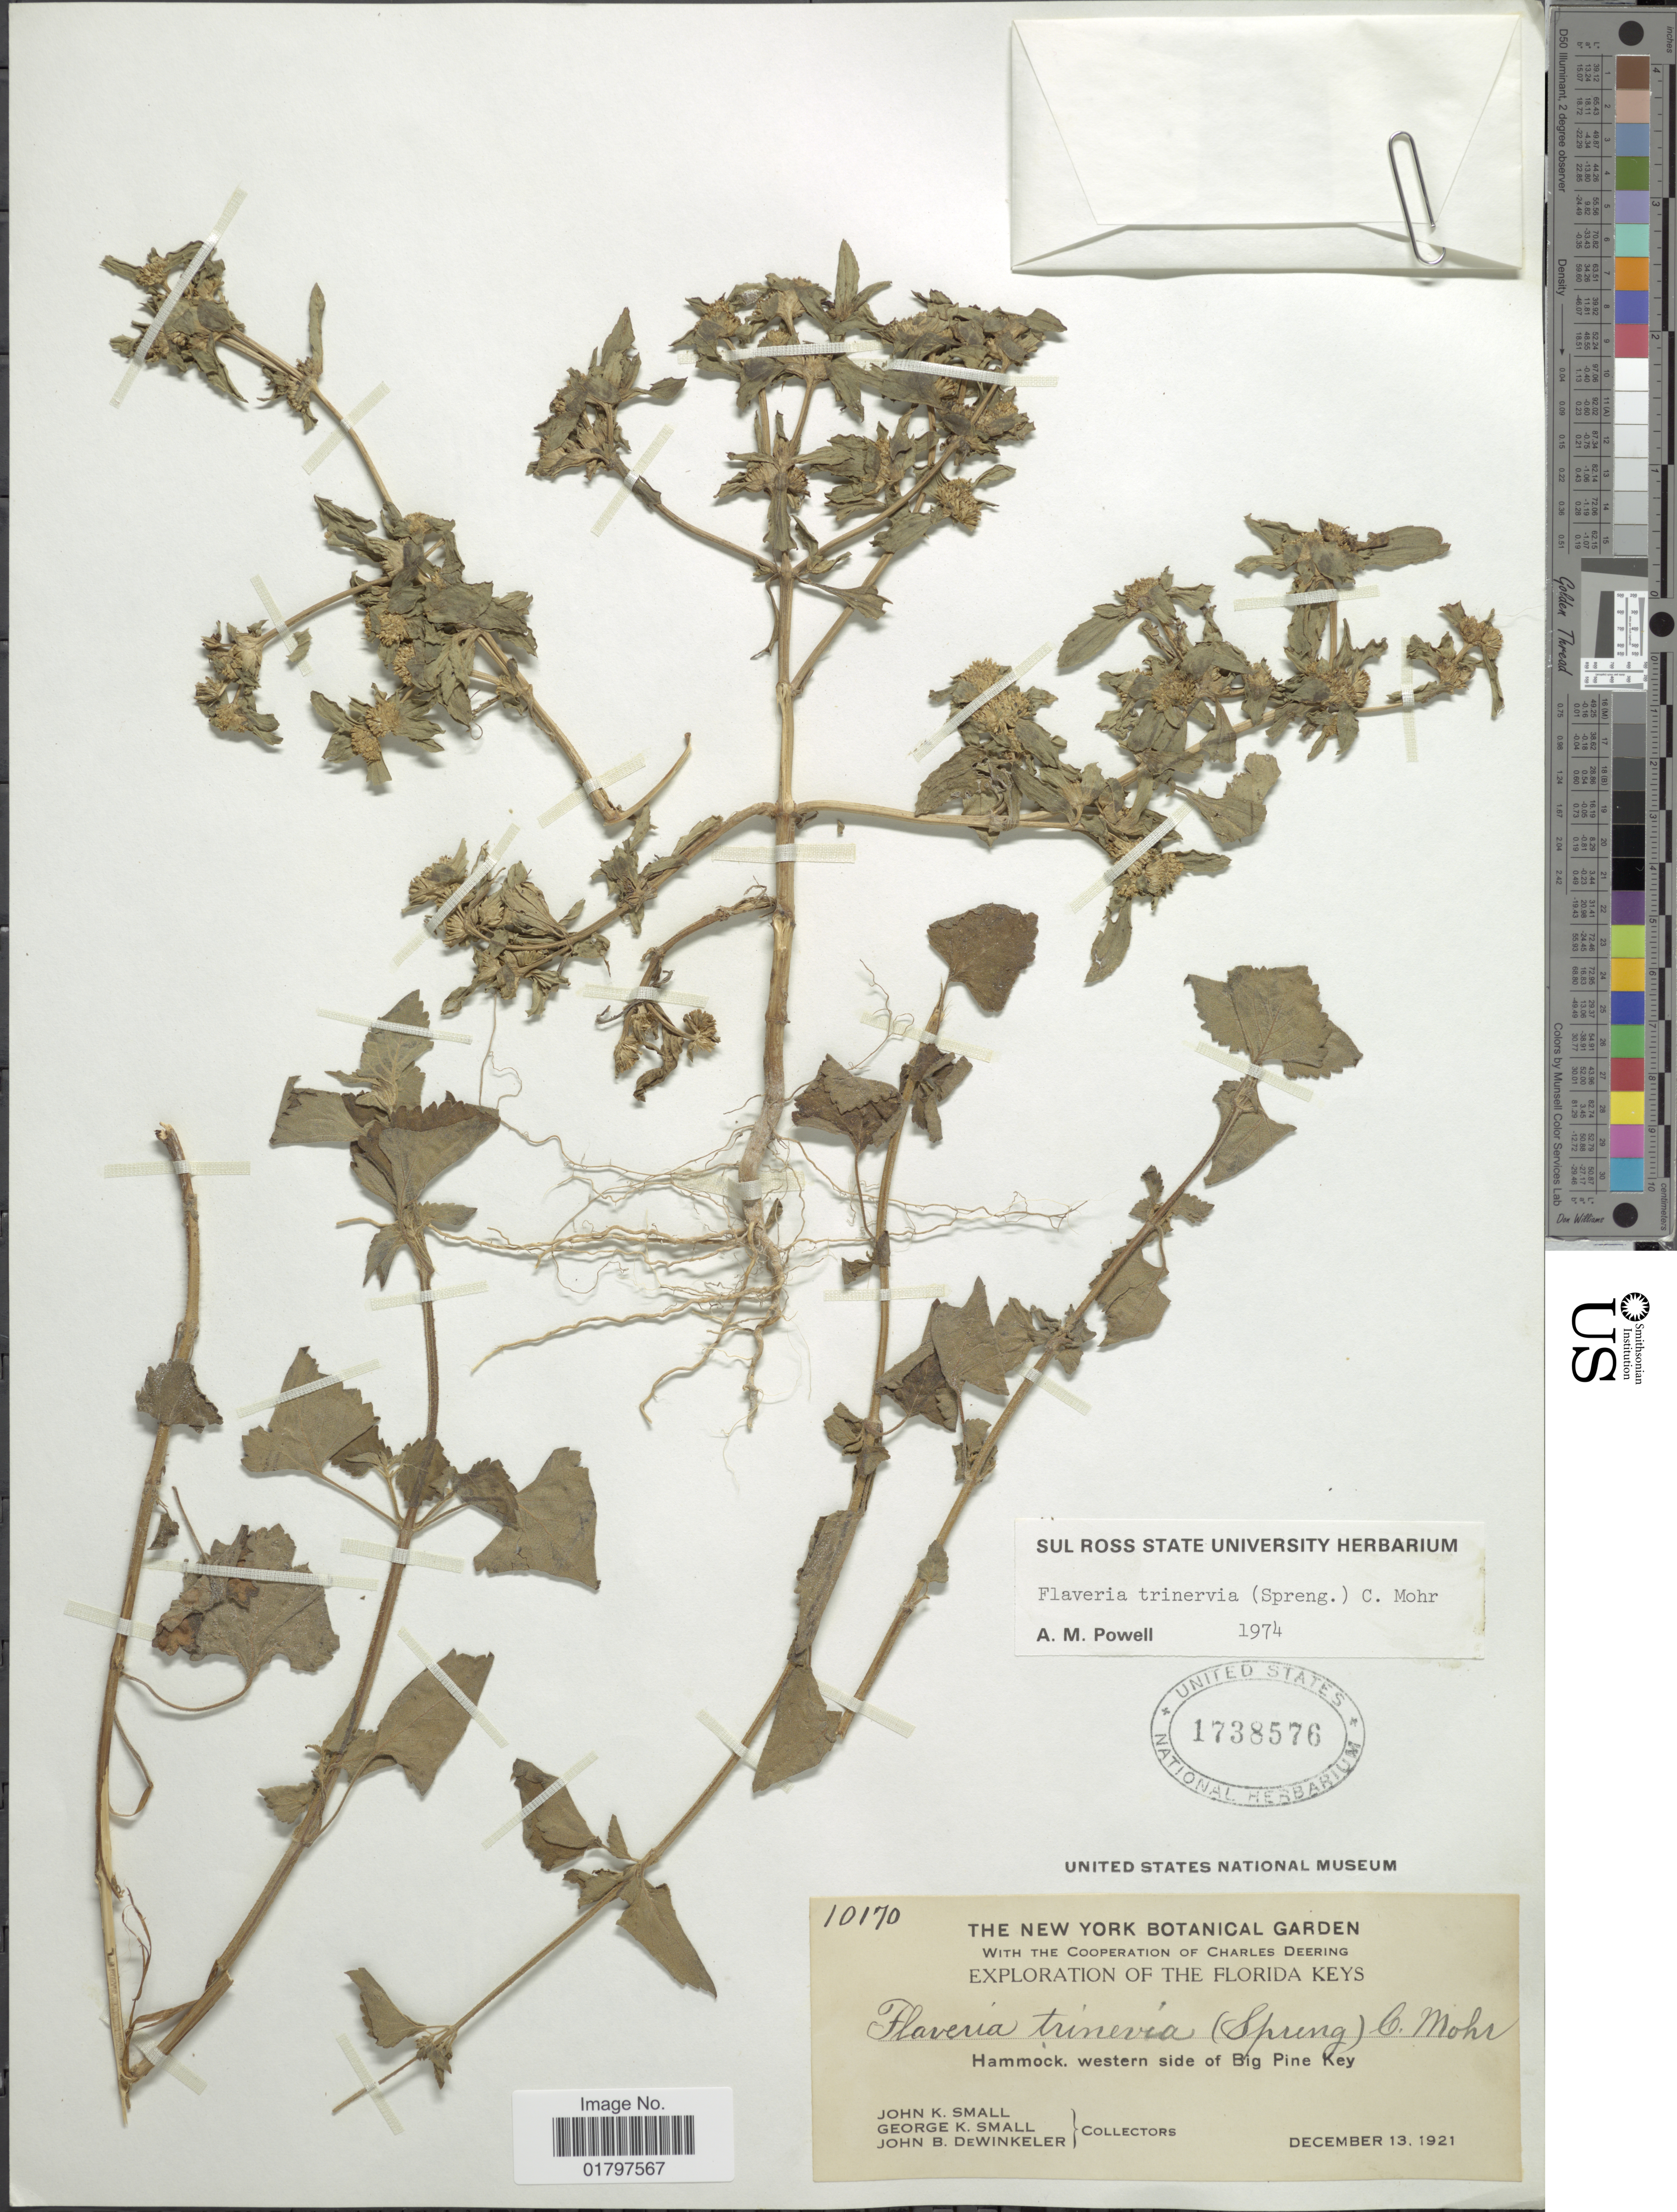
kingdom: Plantae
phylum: Tracheophyta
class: Magnoliopsida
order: Asterales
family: Asteraceae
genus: Flaveria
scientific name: Flaveria trinervia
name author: (Spreng.) C. Mohr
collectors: J. K. Small, G. K. Small & J. B. Dewinkeler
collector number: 10170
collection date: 1921-12-13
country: United States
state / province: Florida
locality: Florida Keys. Hammock, western side of Big Pine Key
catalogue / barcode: US 1738576